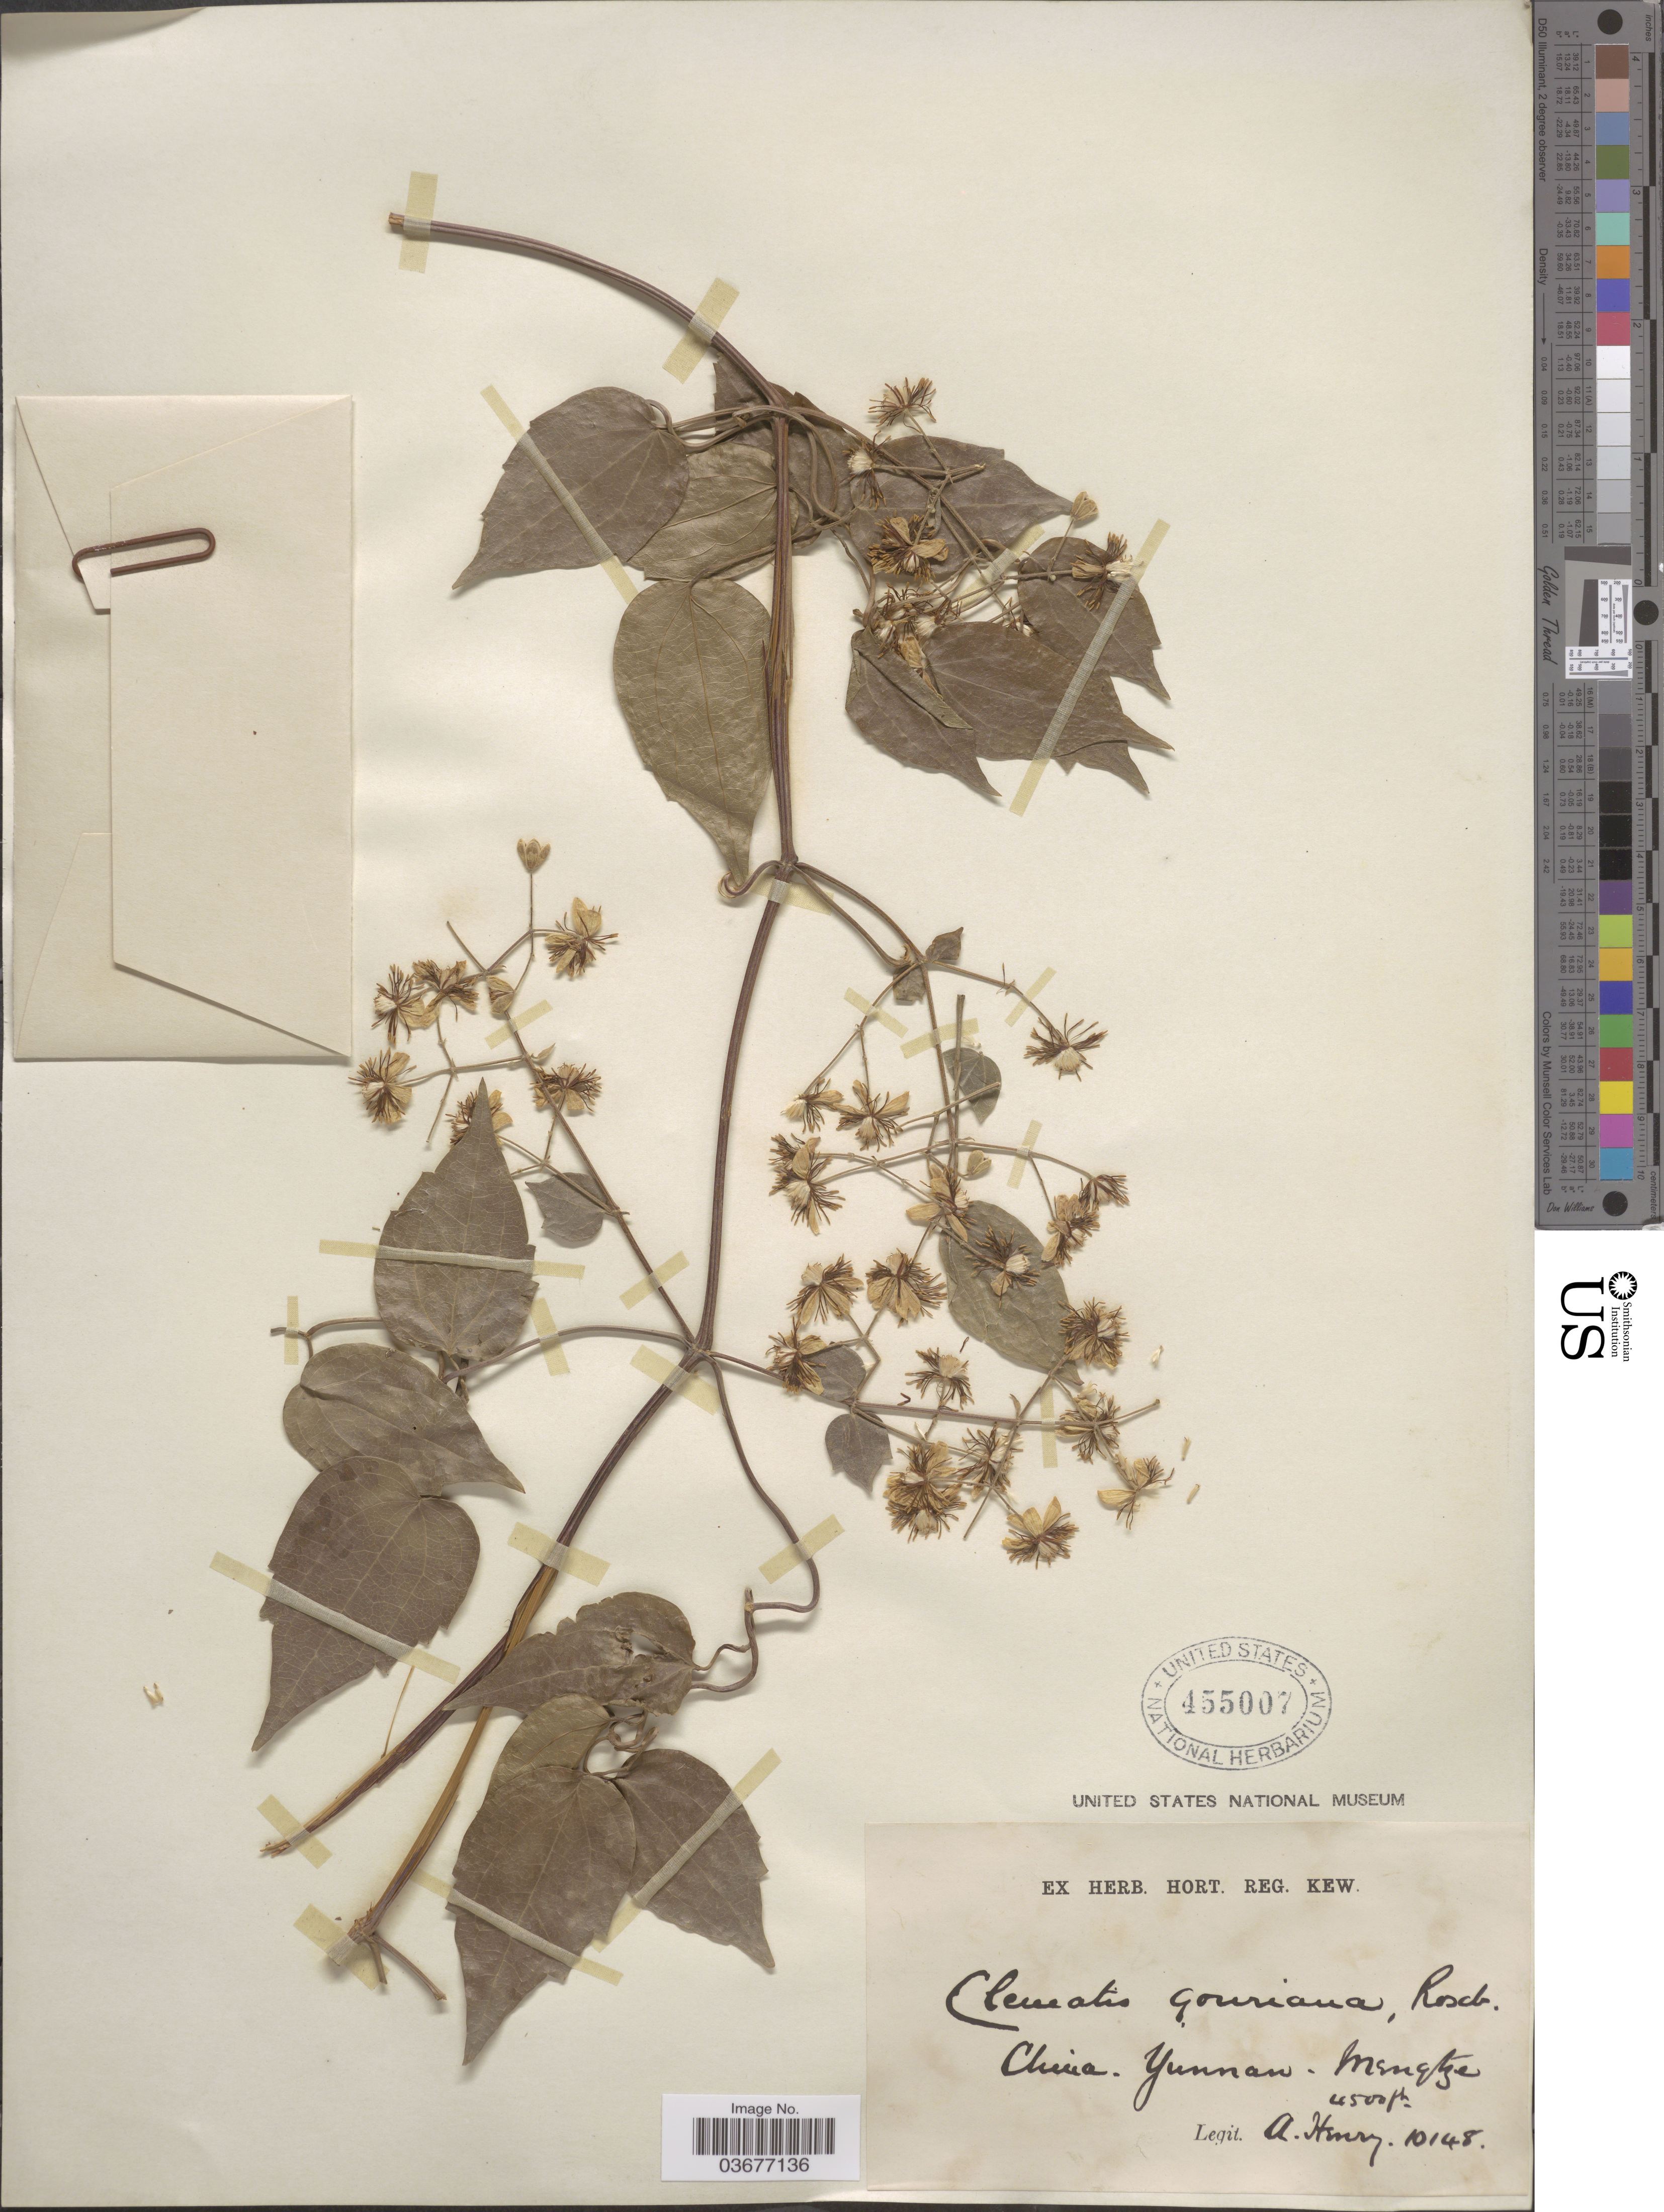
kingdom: Plantae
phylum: Tracheophyta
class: Magnoliopsida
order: Ranunculales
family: Ranunculaceae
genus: Clematis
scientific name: Clematis gouriana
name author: Roxb. ex DC.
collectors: A. Henry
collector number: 10148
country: China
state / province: Yunnan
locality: Mengtze.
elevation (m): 1372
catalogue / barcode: US 455007